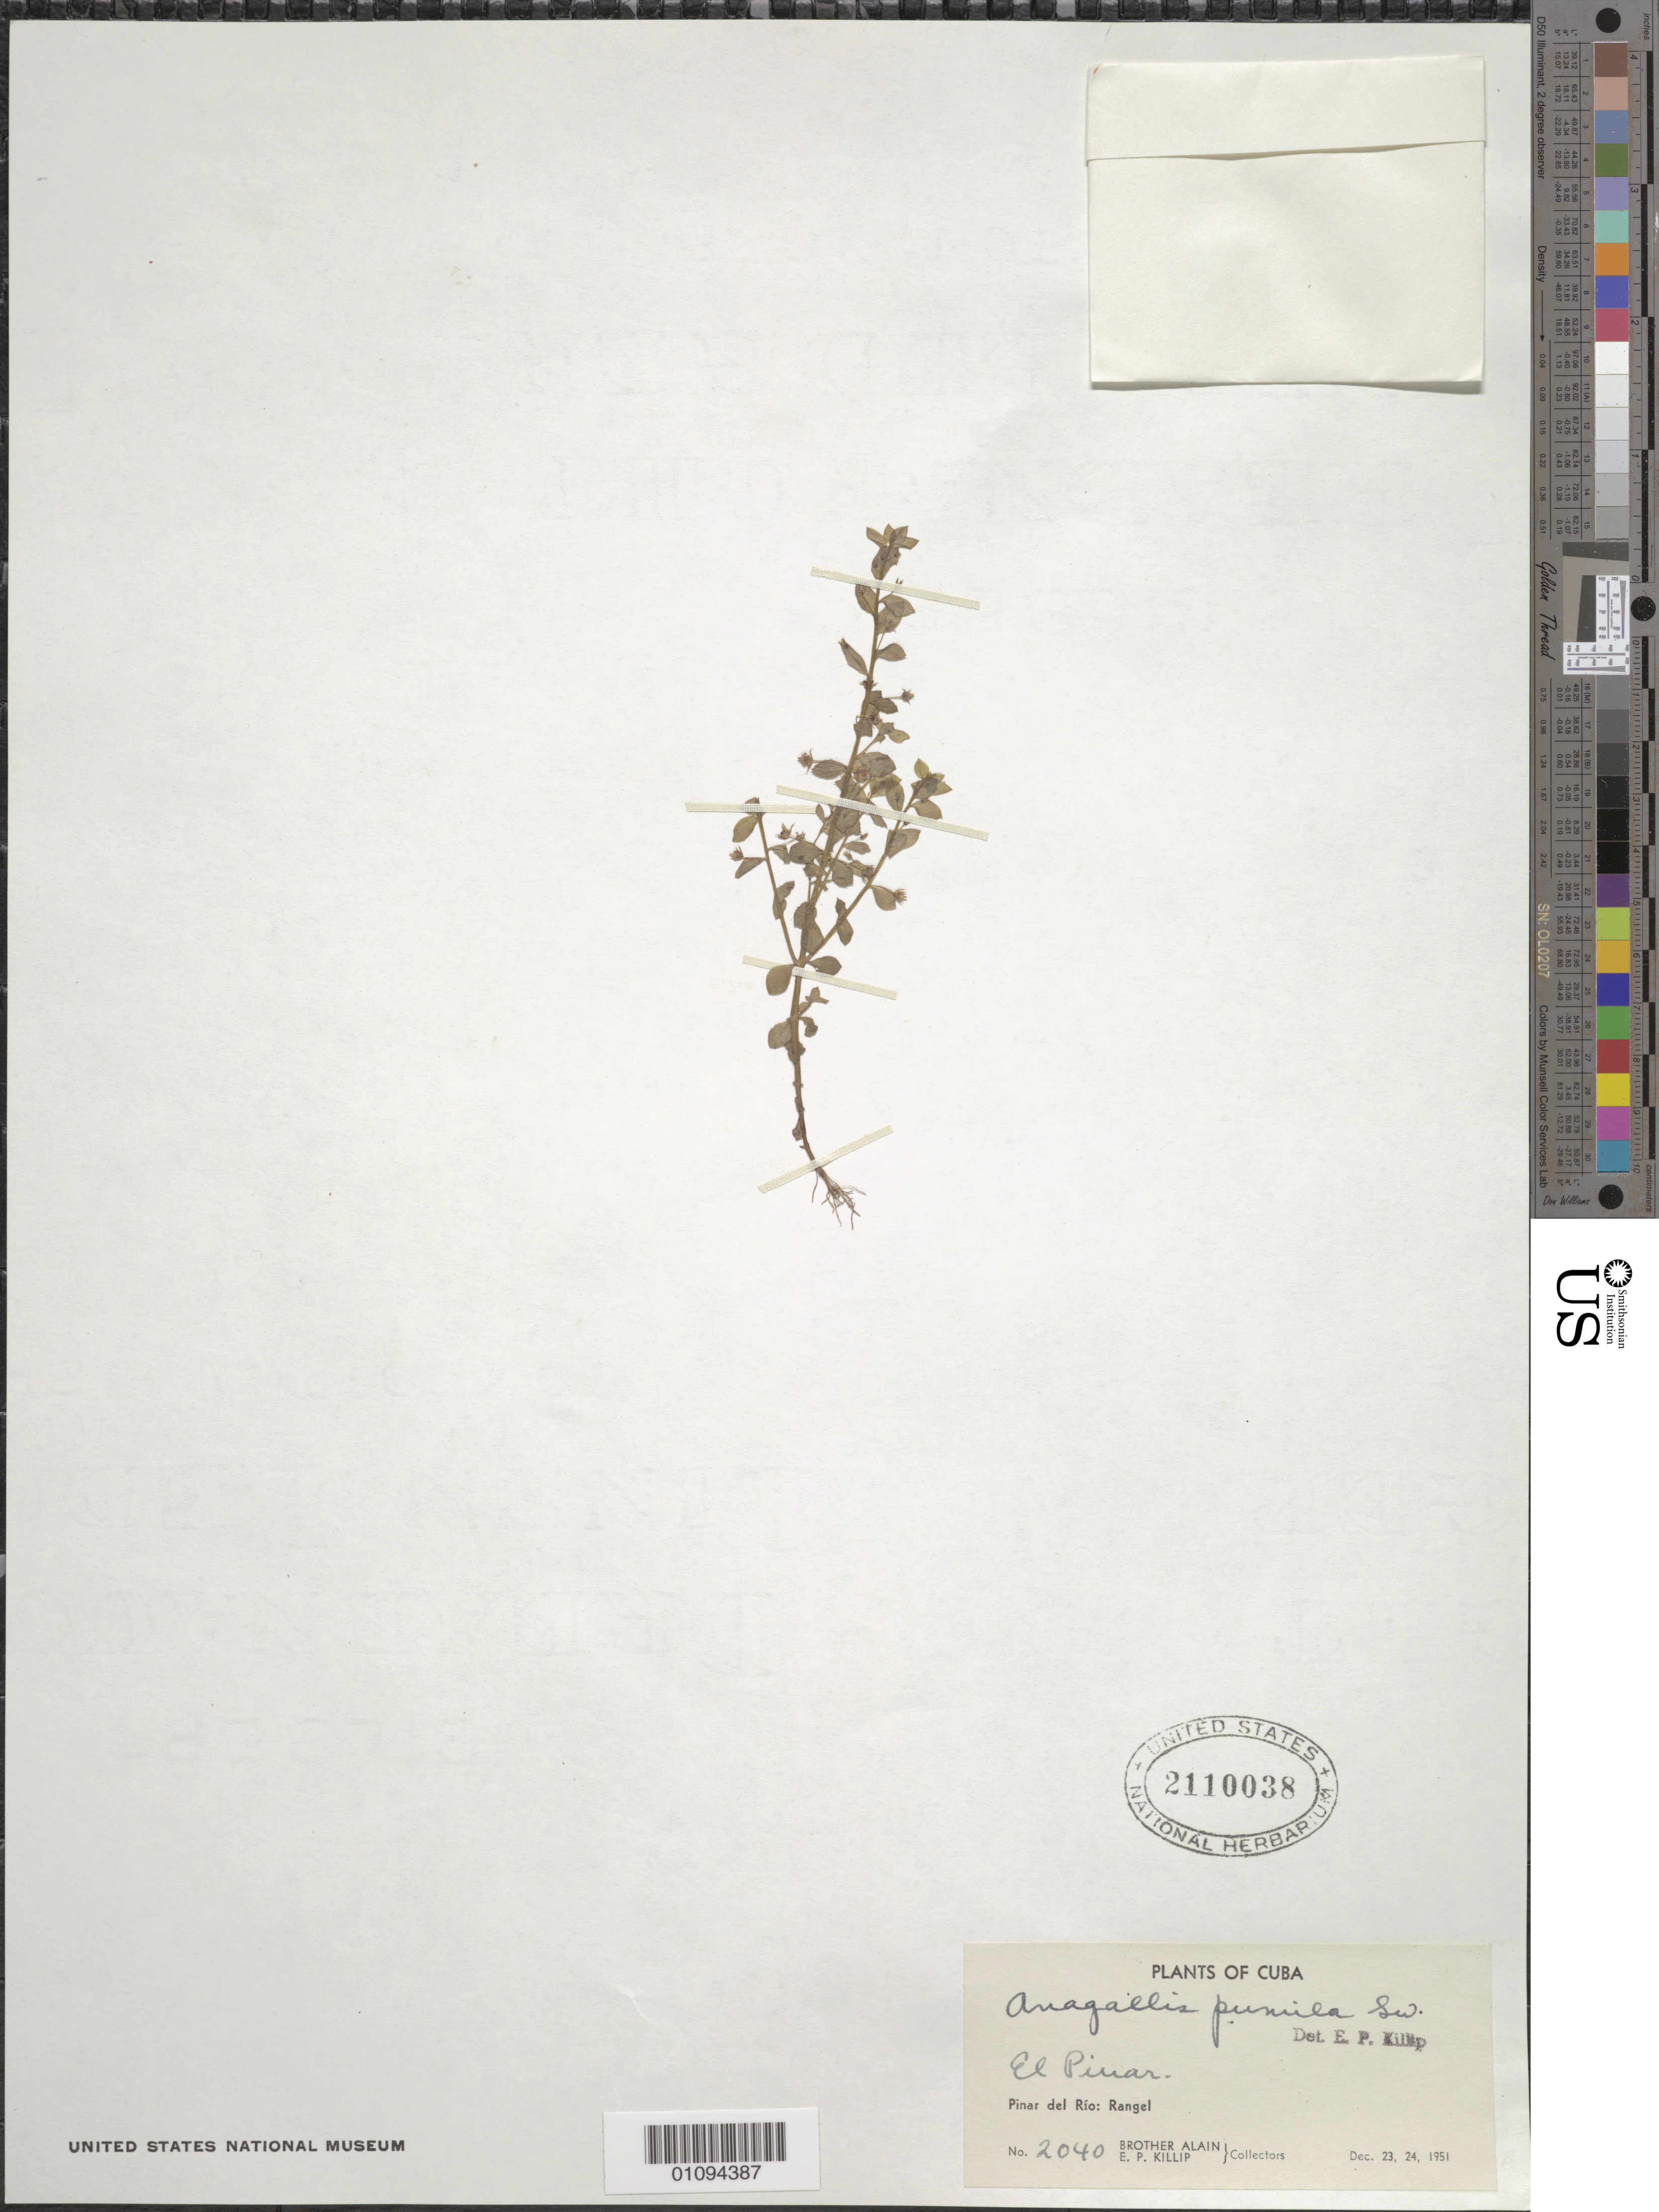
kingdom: Plantae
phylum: Tracheophyta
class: Magnoliopsida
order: Ericales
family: Primulaceae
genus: Anagallis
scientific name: Anagallis pumila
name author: Sw.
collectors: A. H. Liogier & E. P. Killip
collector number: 2040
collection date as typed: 23 Dec 1951 and 24 Dec 1951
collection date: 1951-12-23,1951-12-24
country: Cuba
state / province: Pinar del Rio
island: Cuba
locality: Rangel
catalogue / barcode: US 2110038